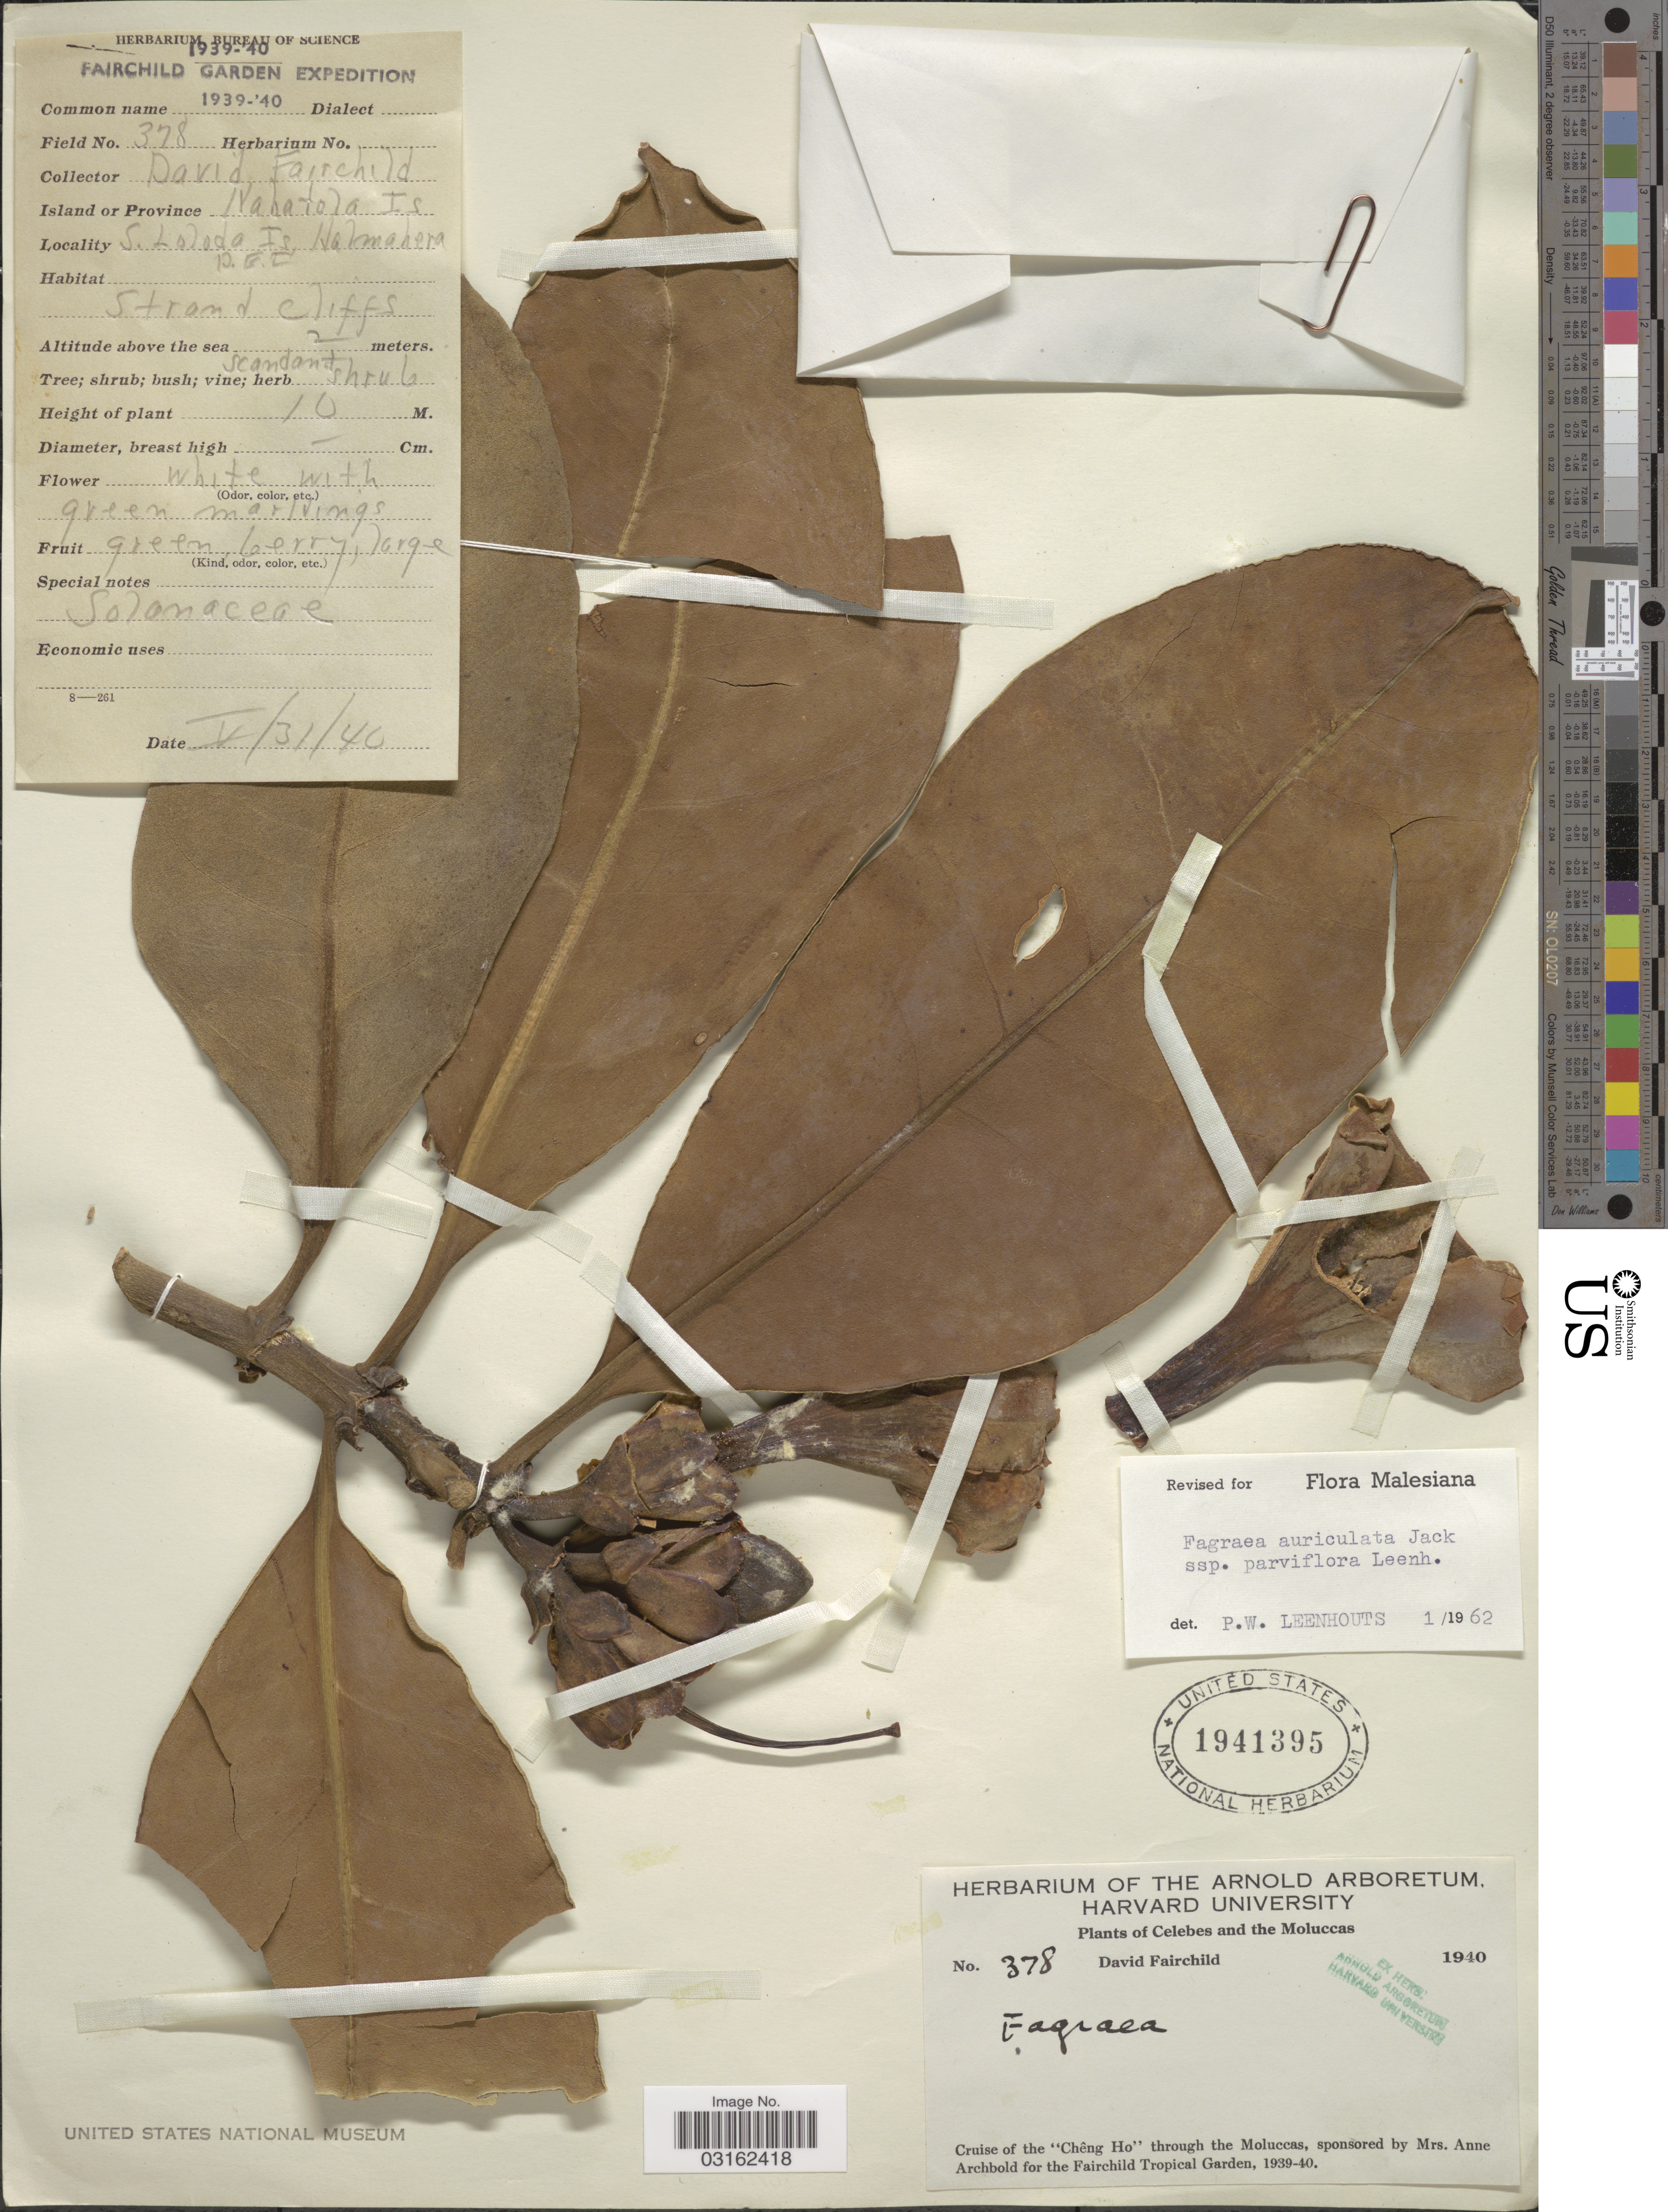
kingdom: Plantae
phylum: Tracheophyta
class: Magnoliopsida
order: Gentianales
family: Gentianaceae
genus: Fagraea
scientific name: Fagraea auriculata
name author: Jack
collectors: D. Fairchild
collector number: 378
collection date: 1940-05-31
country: Indonesia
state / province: Maluku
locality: Celebes and the Moluccas. Island or Province Nabatola[interpreted] Is., S. Loloda Is., Nokmahera[interpreted]. B. E. E. [interpreted]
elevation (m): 2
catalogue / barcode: US 1941395